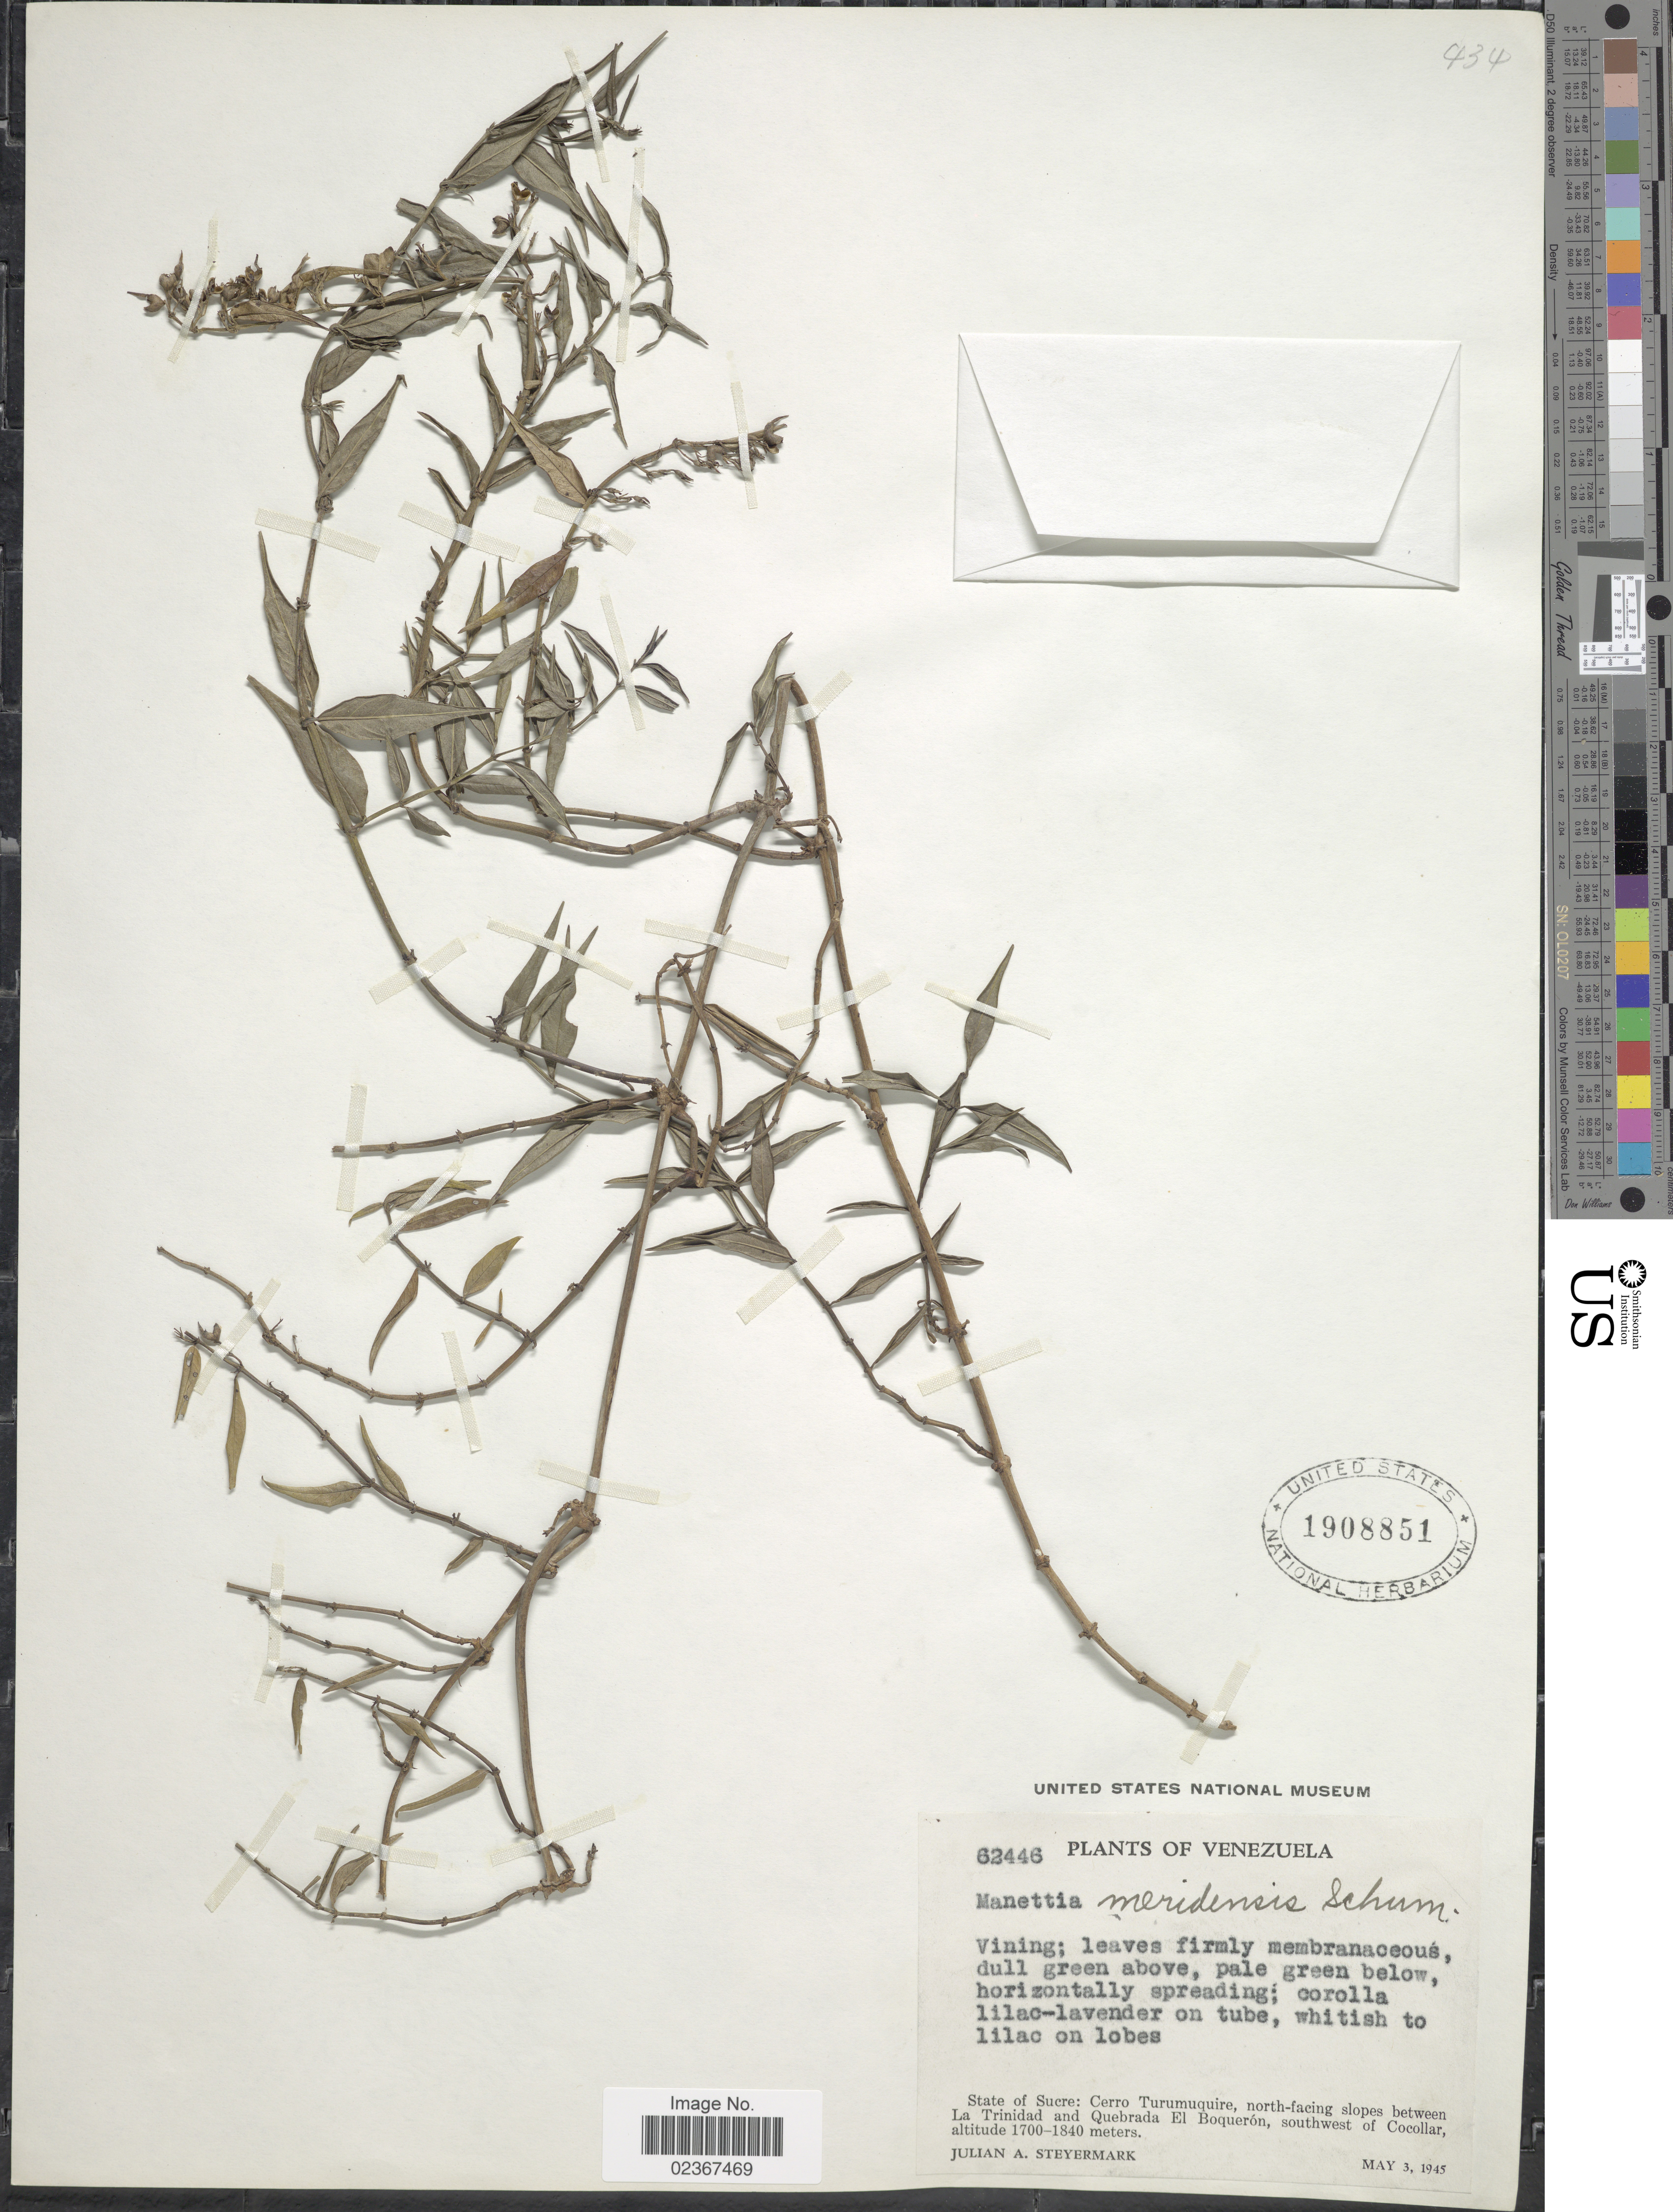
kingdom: Plantae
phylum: Tracheophyta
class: Magnoliopsida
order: Gentianales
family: Rubiaceae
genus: Manettia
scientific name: Manettia meridensis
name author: K. Schum.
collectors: J. Steyermark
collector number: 62446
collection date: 1945-05-03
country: Colombia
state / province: Sucre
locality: Cerro Turumuquire, north-facing slopes between La Trinidad and Quebrada El Boqueron, southwest of Cocollar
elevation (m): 1700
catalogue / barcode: US 1908851